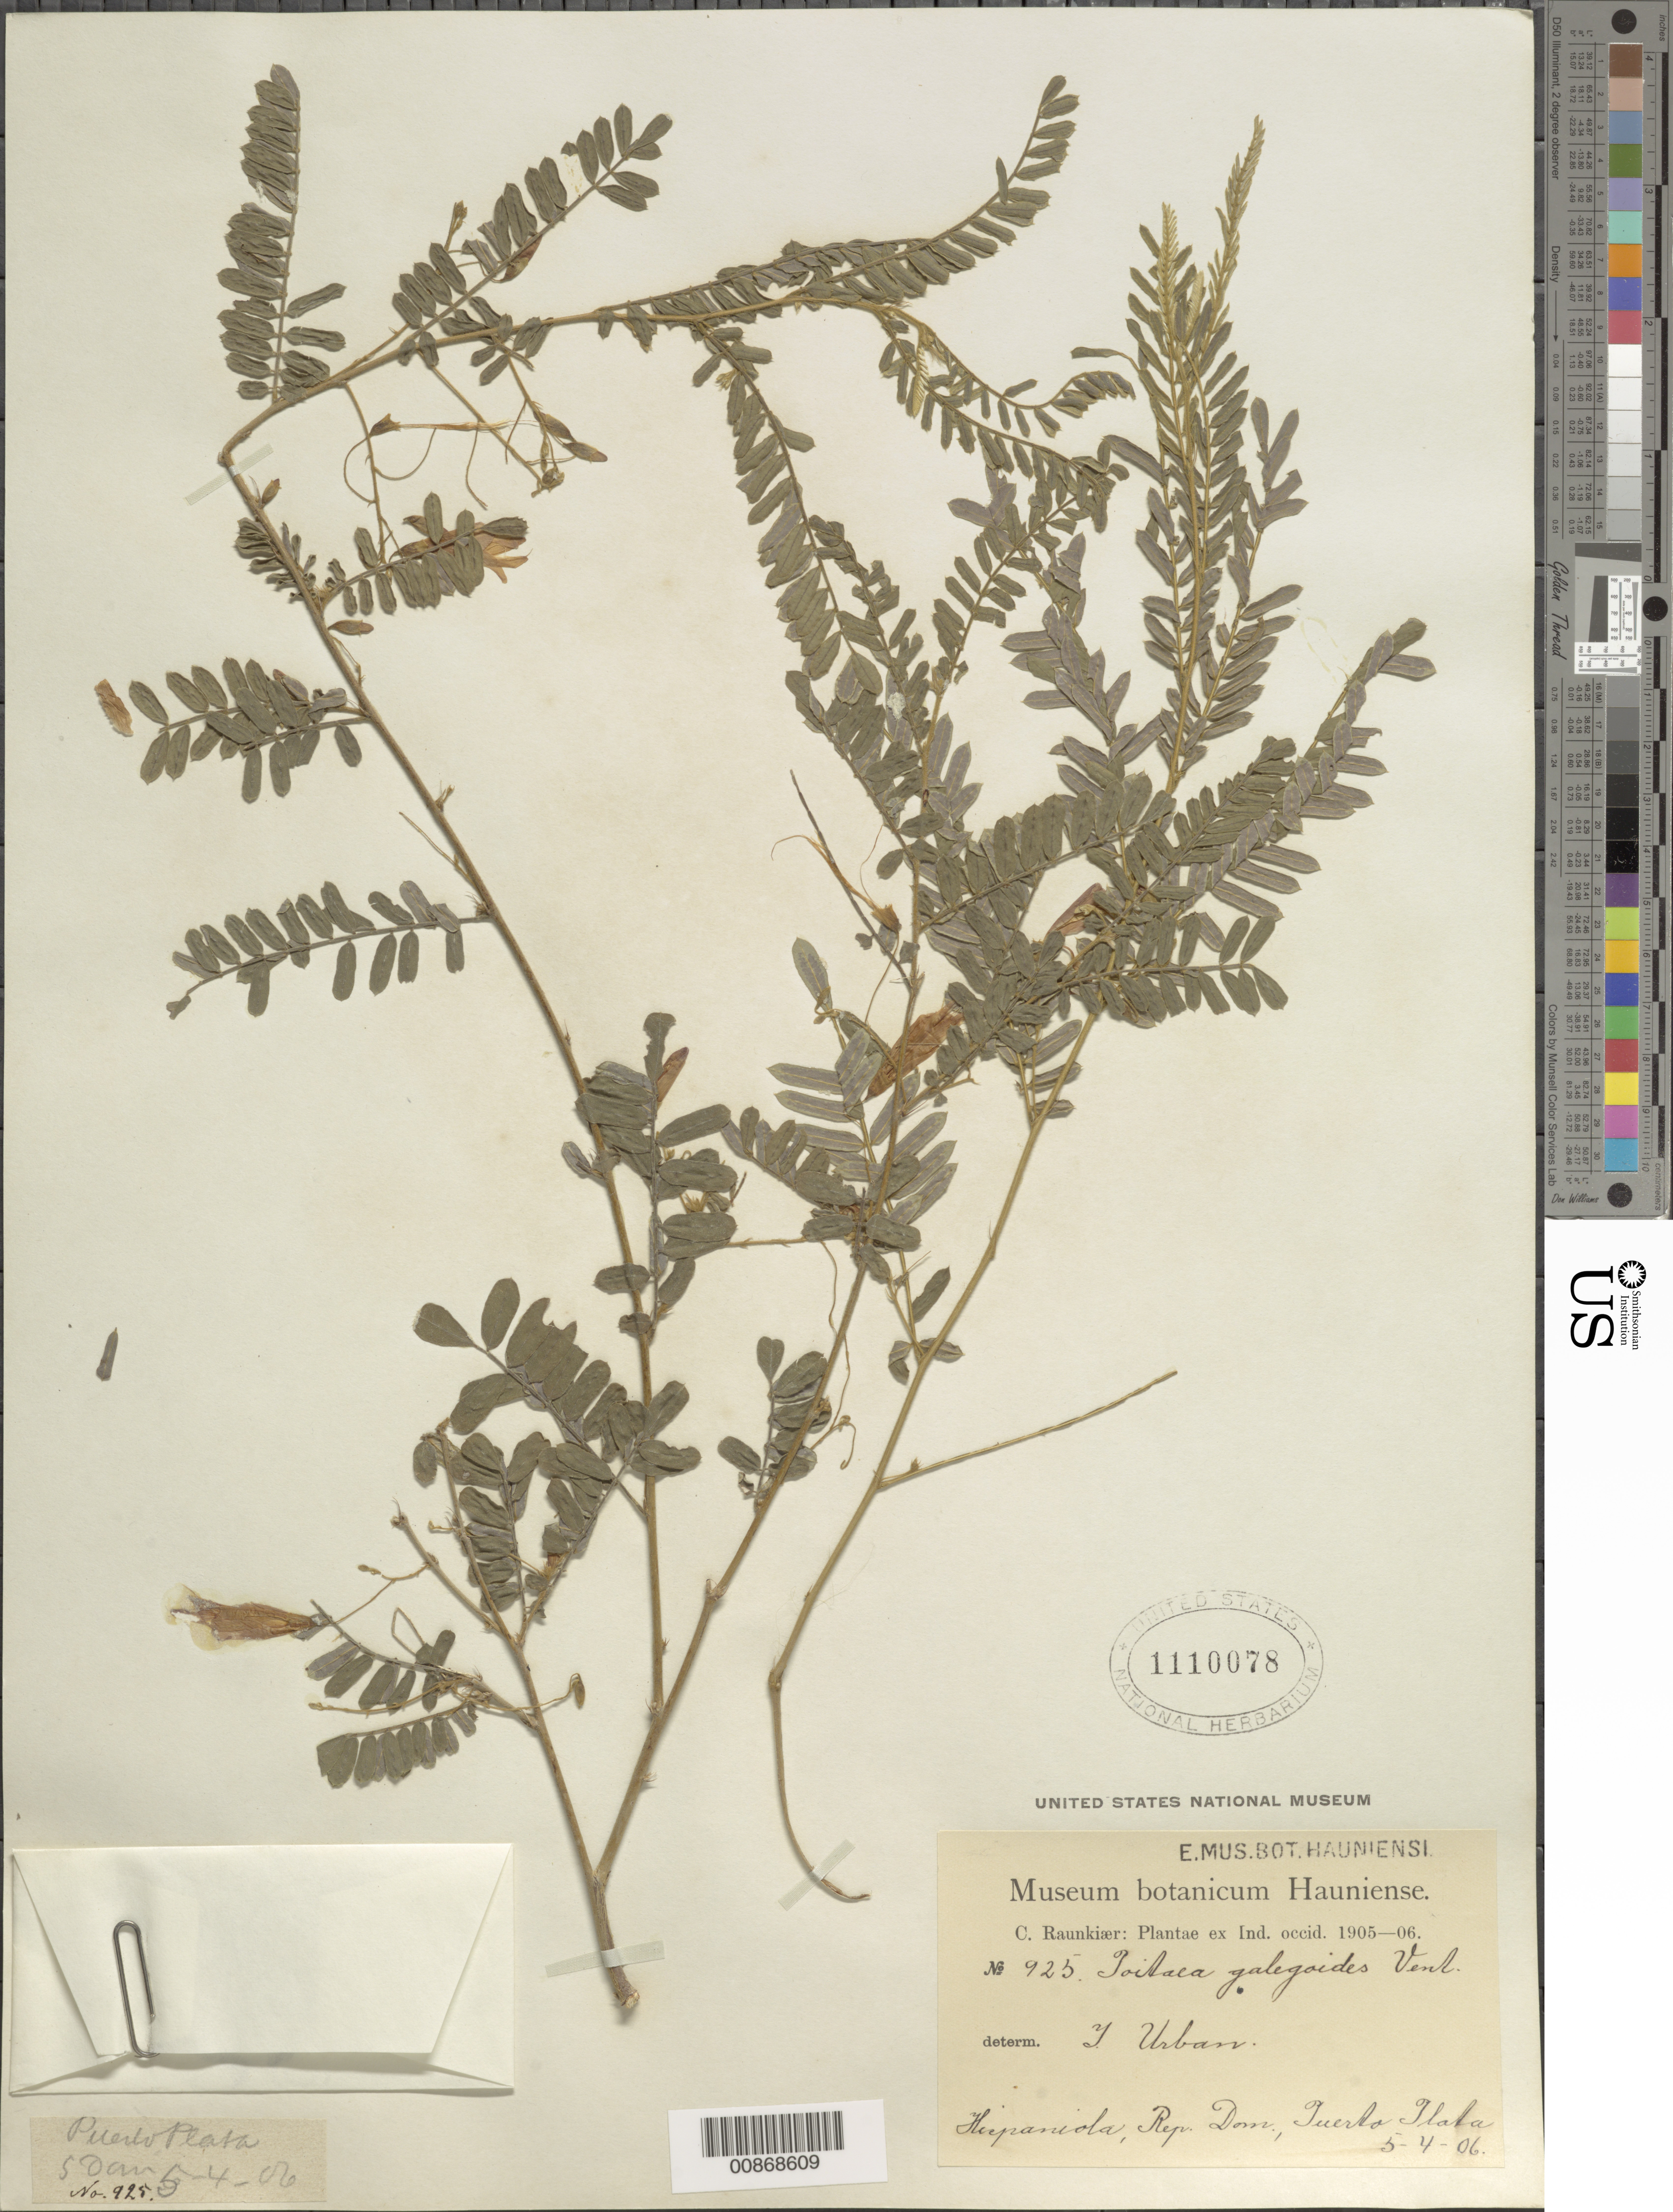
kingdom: Plantae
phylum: Tracheophyta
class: Magnoliopsida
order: Fabales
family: Fabaceae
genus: Poitea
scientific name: Poitea galegoides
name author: Vent.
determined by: Urban, Ignatz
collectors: C. C. Raunkiaer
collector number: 925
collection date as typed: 05 Apr 1906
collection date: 1906-04-05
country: Dominican Republic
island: Hispaniola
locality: Puerto Plata.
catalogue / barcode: US 1110078